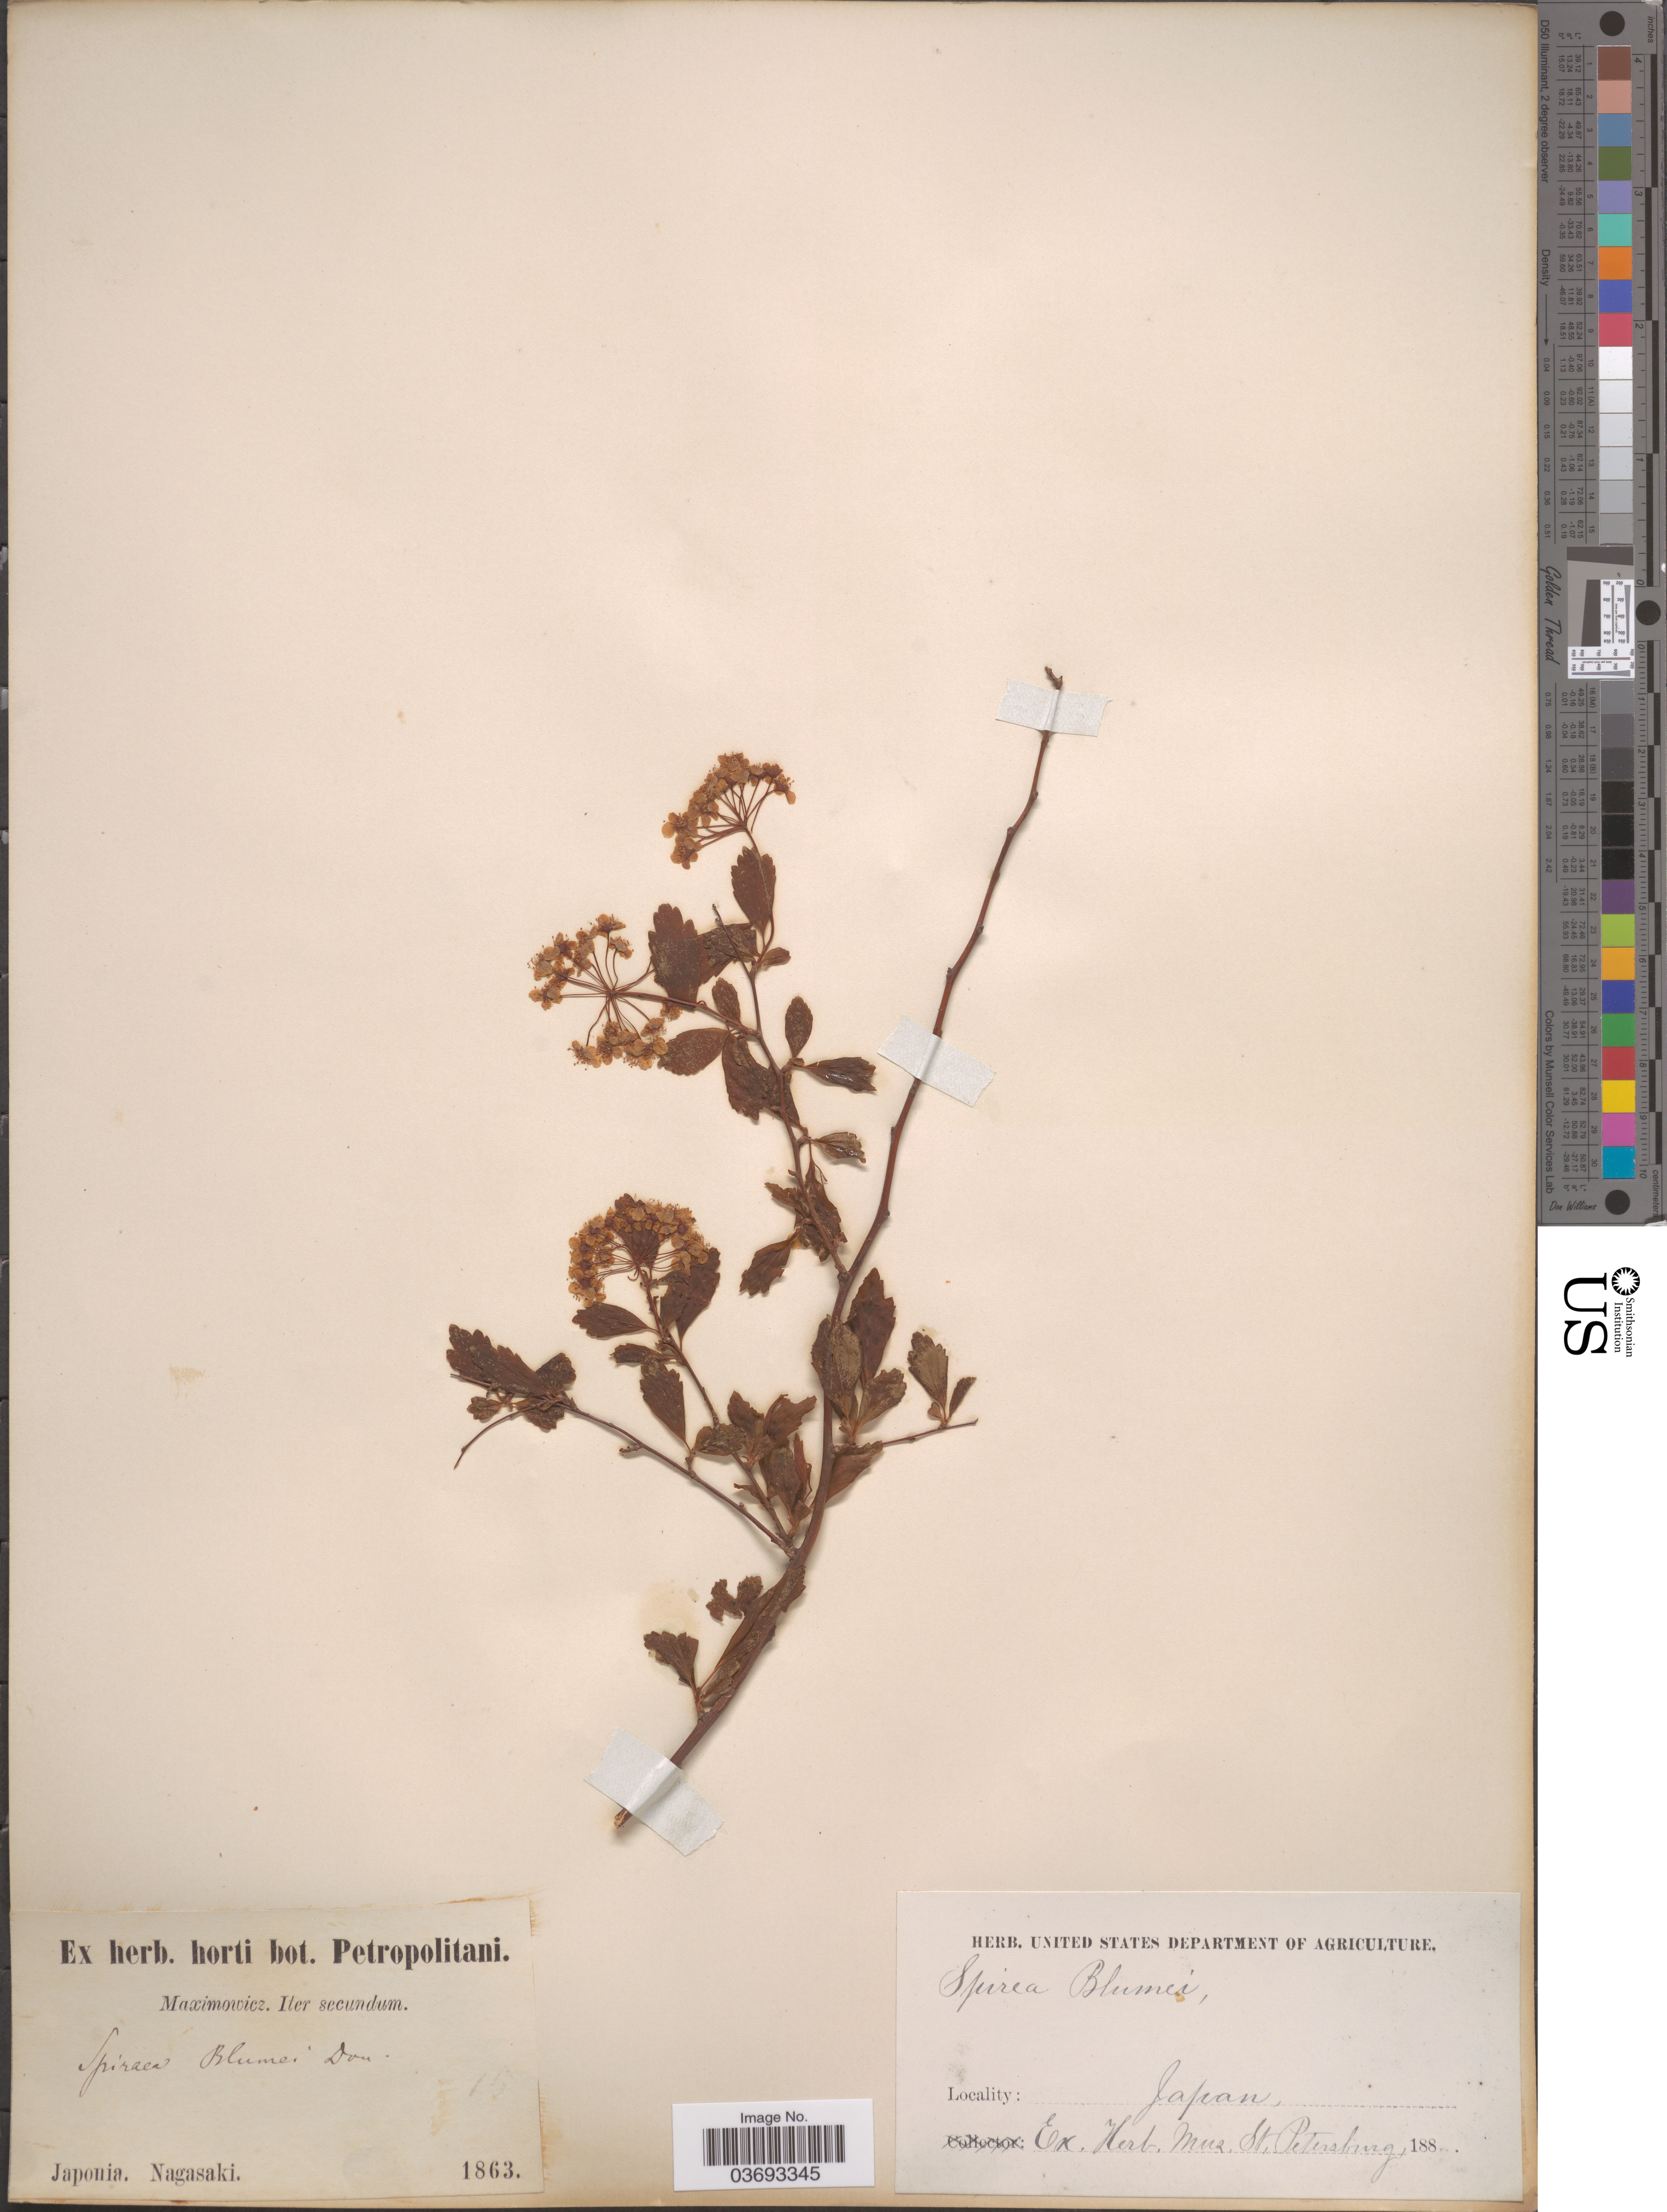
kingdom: Plantae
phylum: Tracheophyta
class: Magnoliopsida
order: Rosales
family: Rosaceae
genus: Spiraea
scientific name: Spiraea blumei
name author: G. Don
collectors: Maximowicz, --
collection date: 1863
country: Japan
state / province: Nagasaki